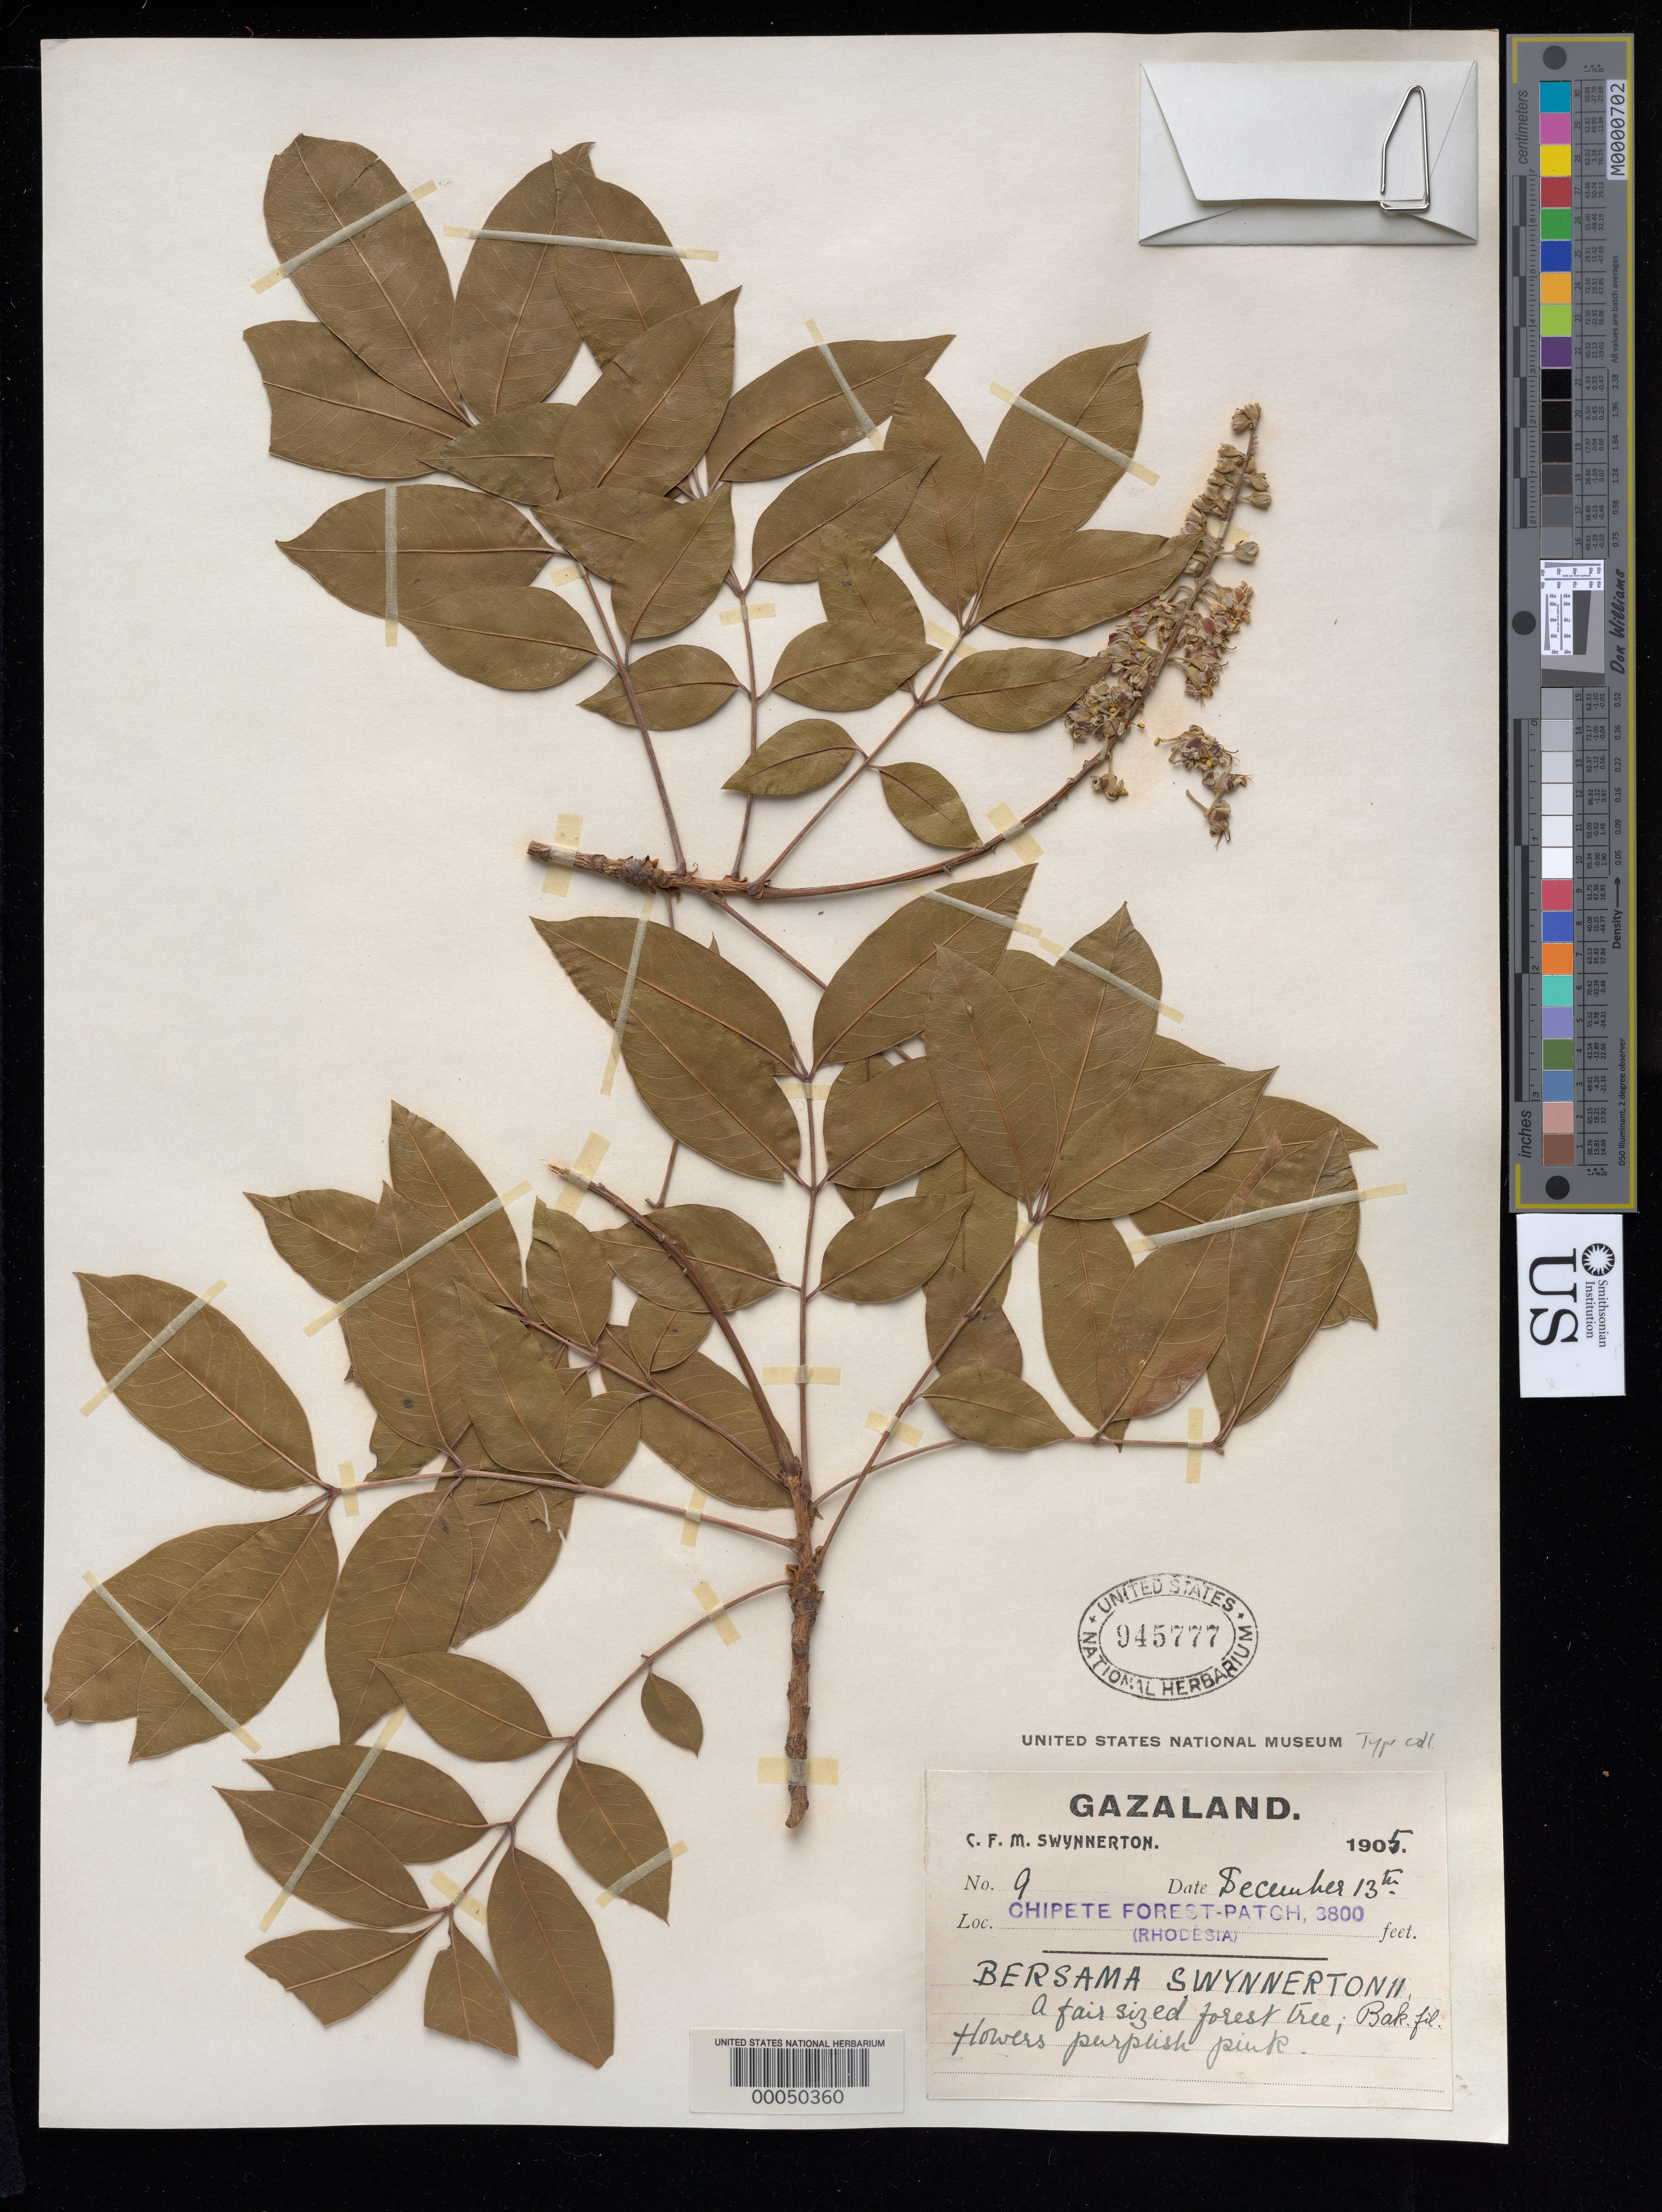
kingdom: Plantae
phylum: Tracheophyta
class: Magnoliopsida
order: Geraniales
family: Melianthaceae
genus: Bersama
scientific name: Bersama swynnertonii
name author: Baker f.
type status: Isotype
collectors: C. F. Swynnerton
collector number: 9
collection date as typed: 13 Dec 1905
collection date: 1905-12-13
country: Zimbabwe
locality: Chipete forest patch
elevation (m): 1158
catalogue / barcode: US 945777